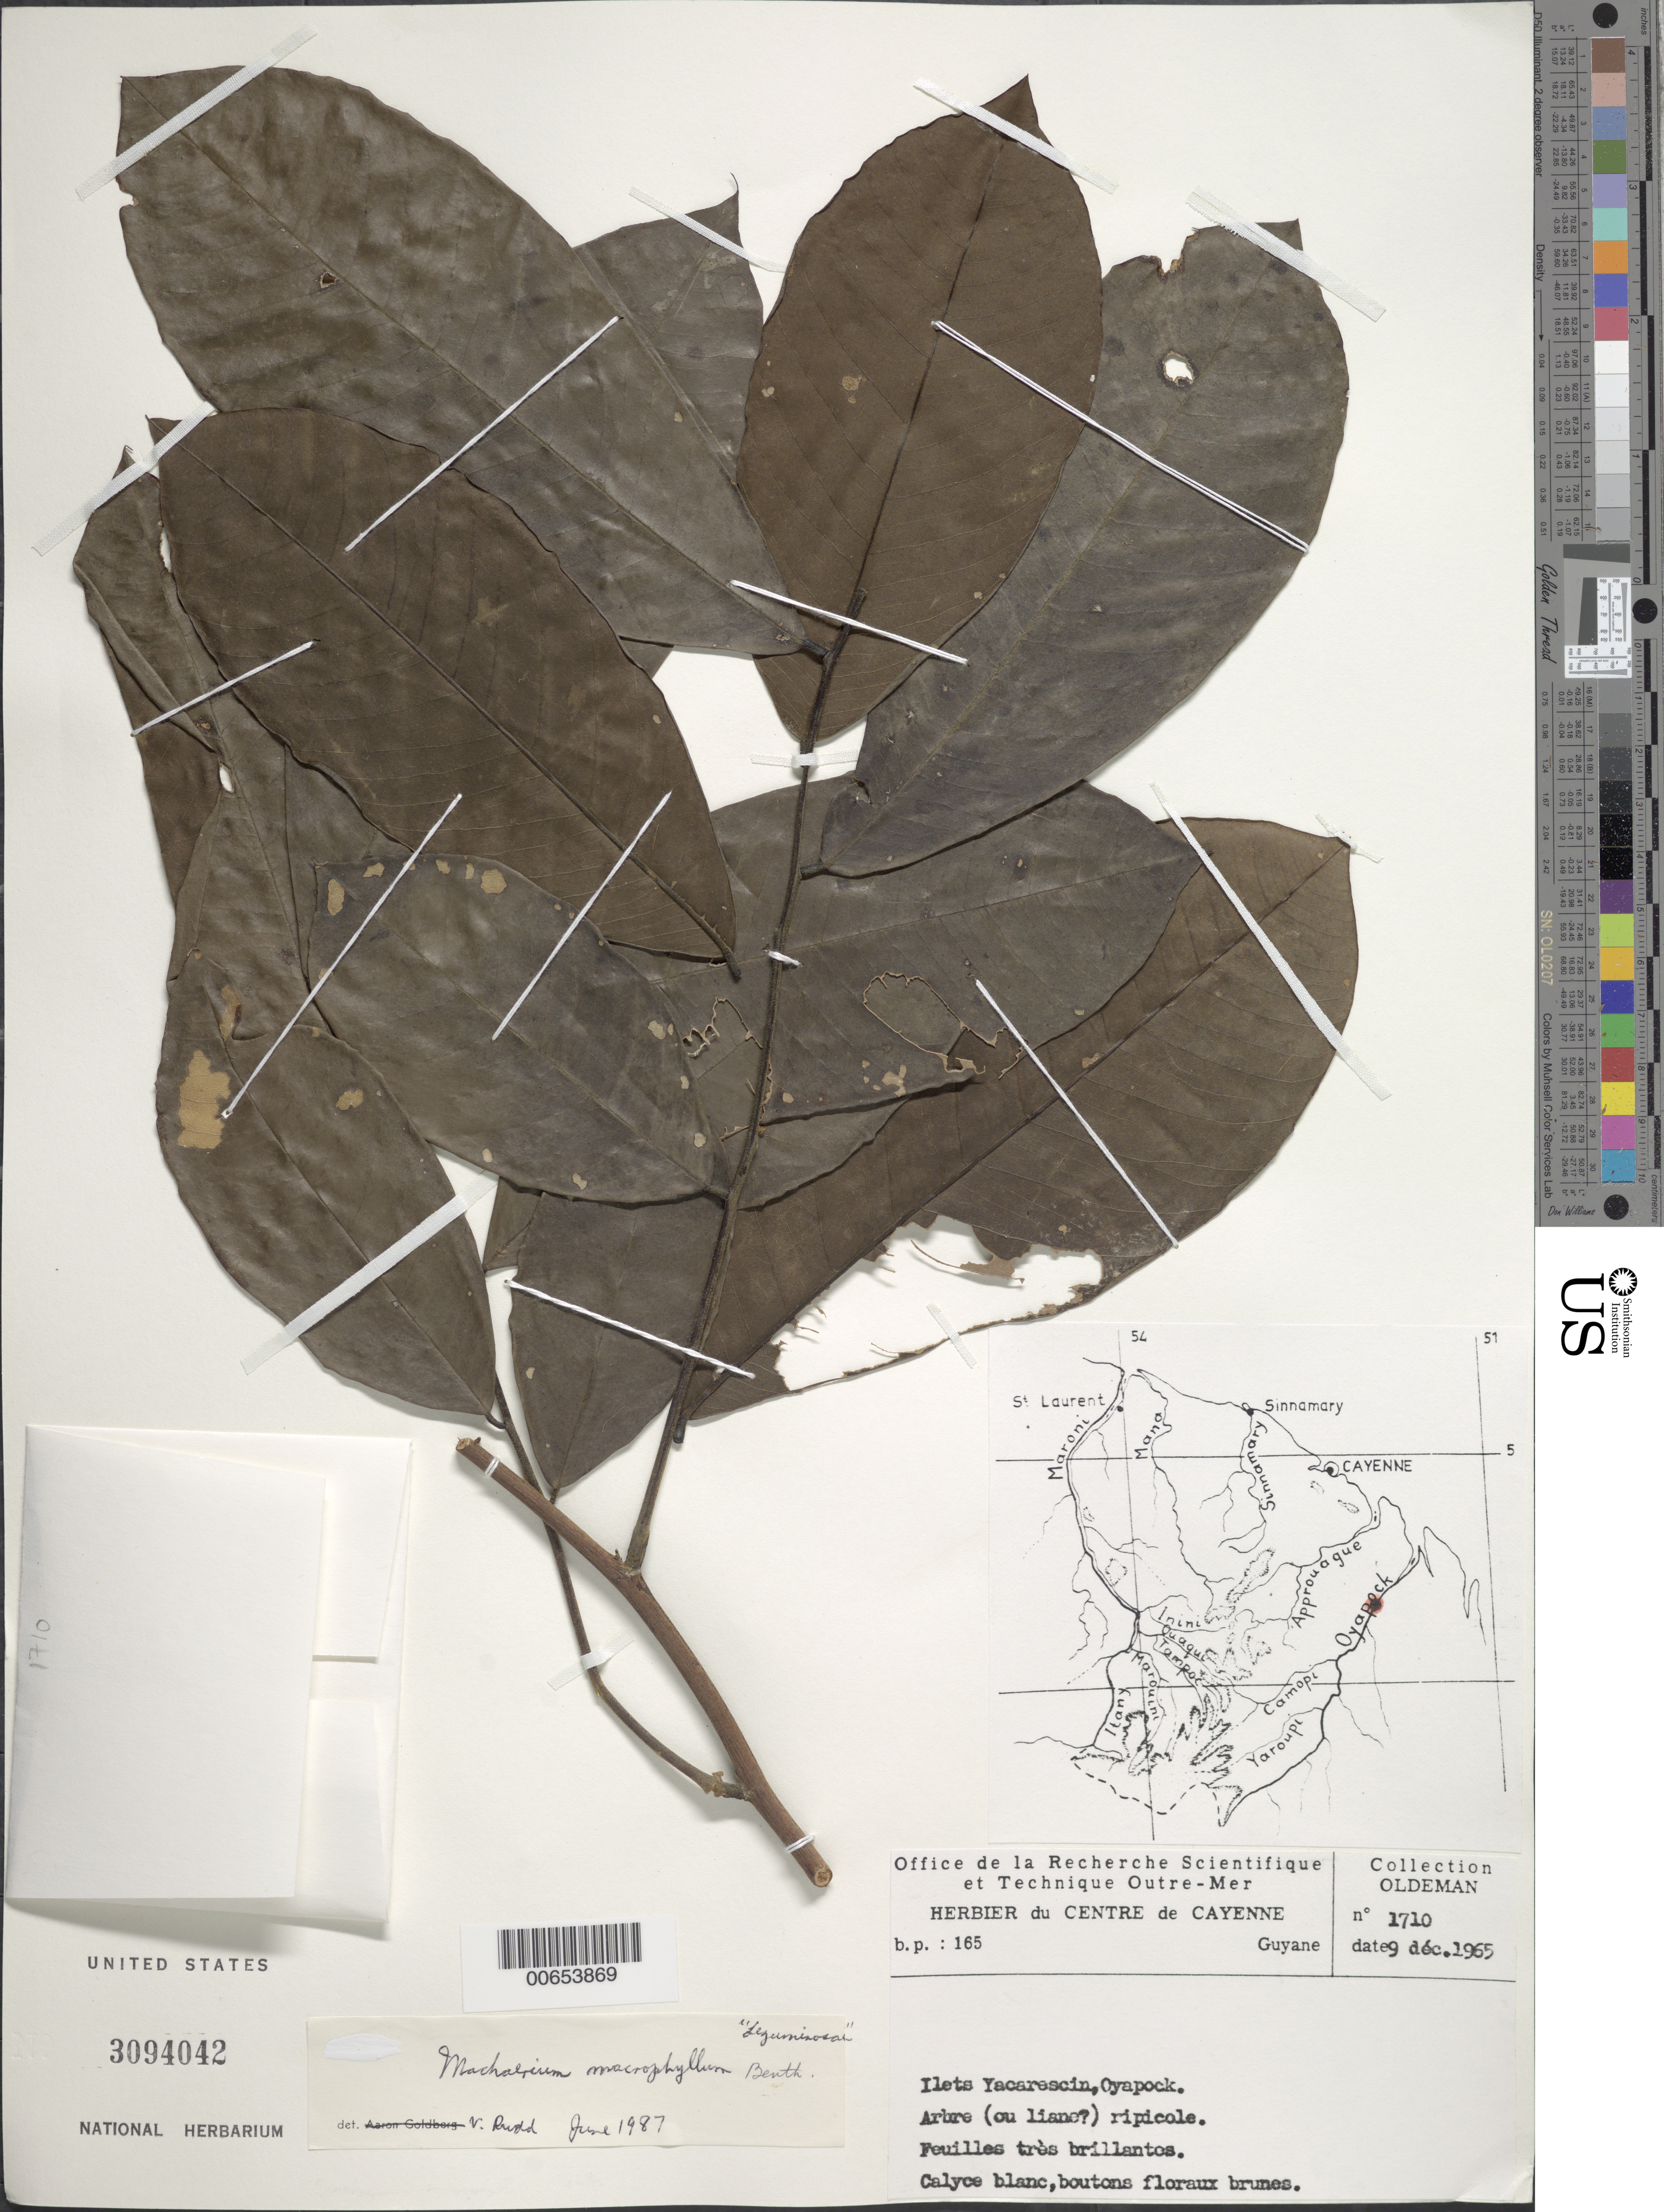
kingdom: Plantae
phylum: Tracheophyta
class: Magnoliopsida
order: Fabales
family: Fabaceae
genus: Machaerium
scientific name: Machaerium macrophyllum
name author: Benth.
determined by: Rudd, V. E.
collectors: R. Oldeman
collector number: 1710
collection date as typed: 9-Dec-65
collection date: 1965-12-09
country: French Guiana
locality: Oyapock, Ilets Yacarescin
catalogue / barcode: US 3094042